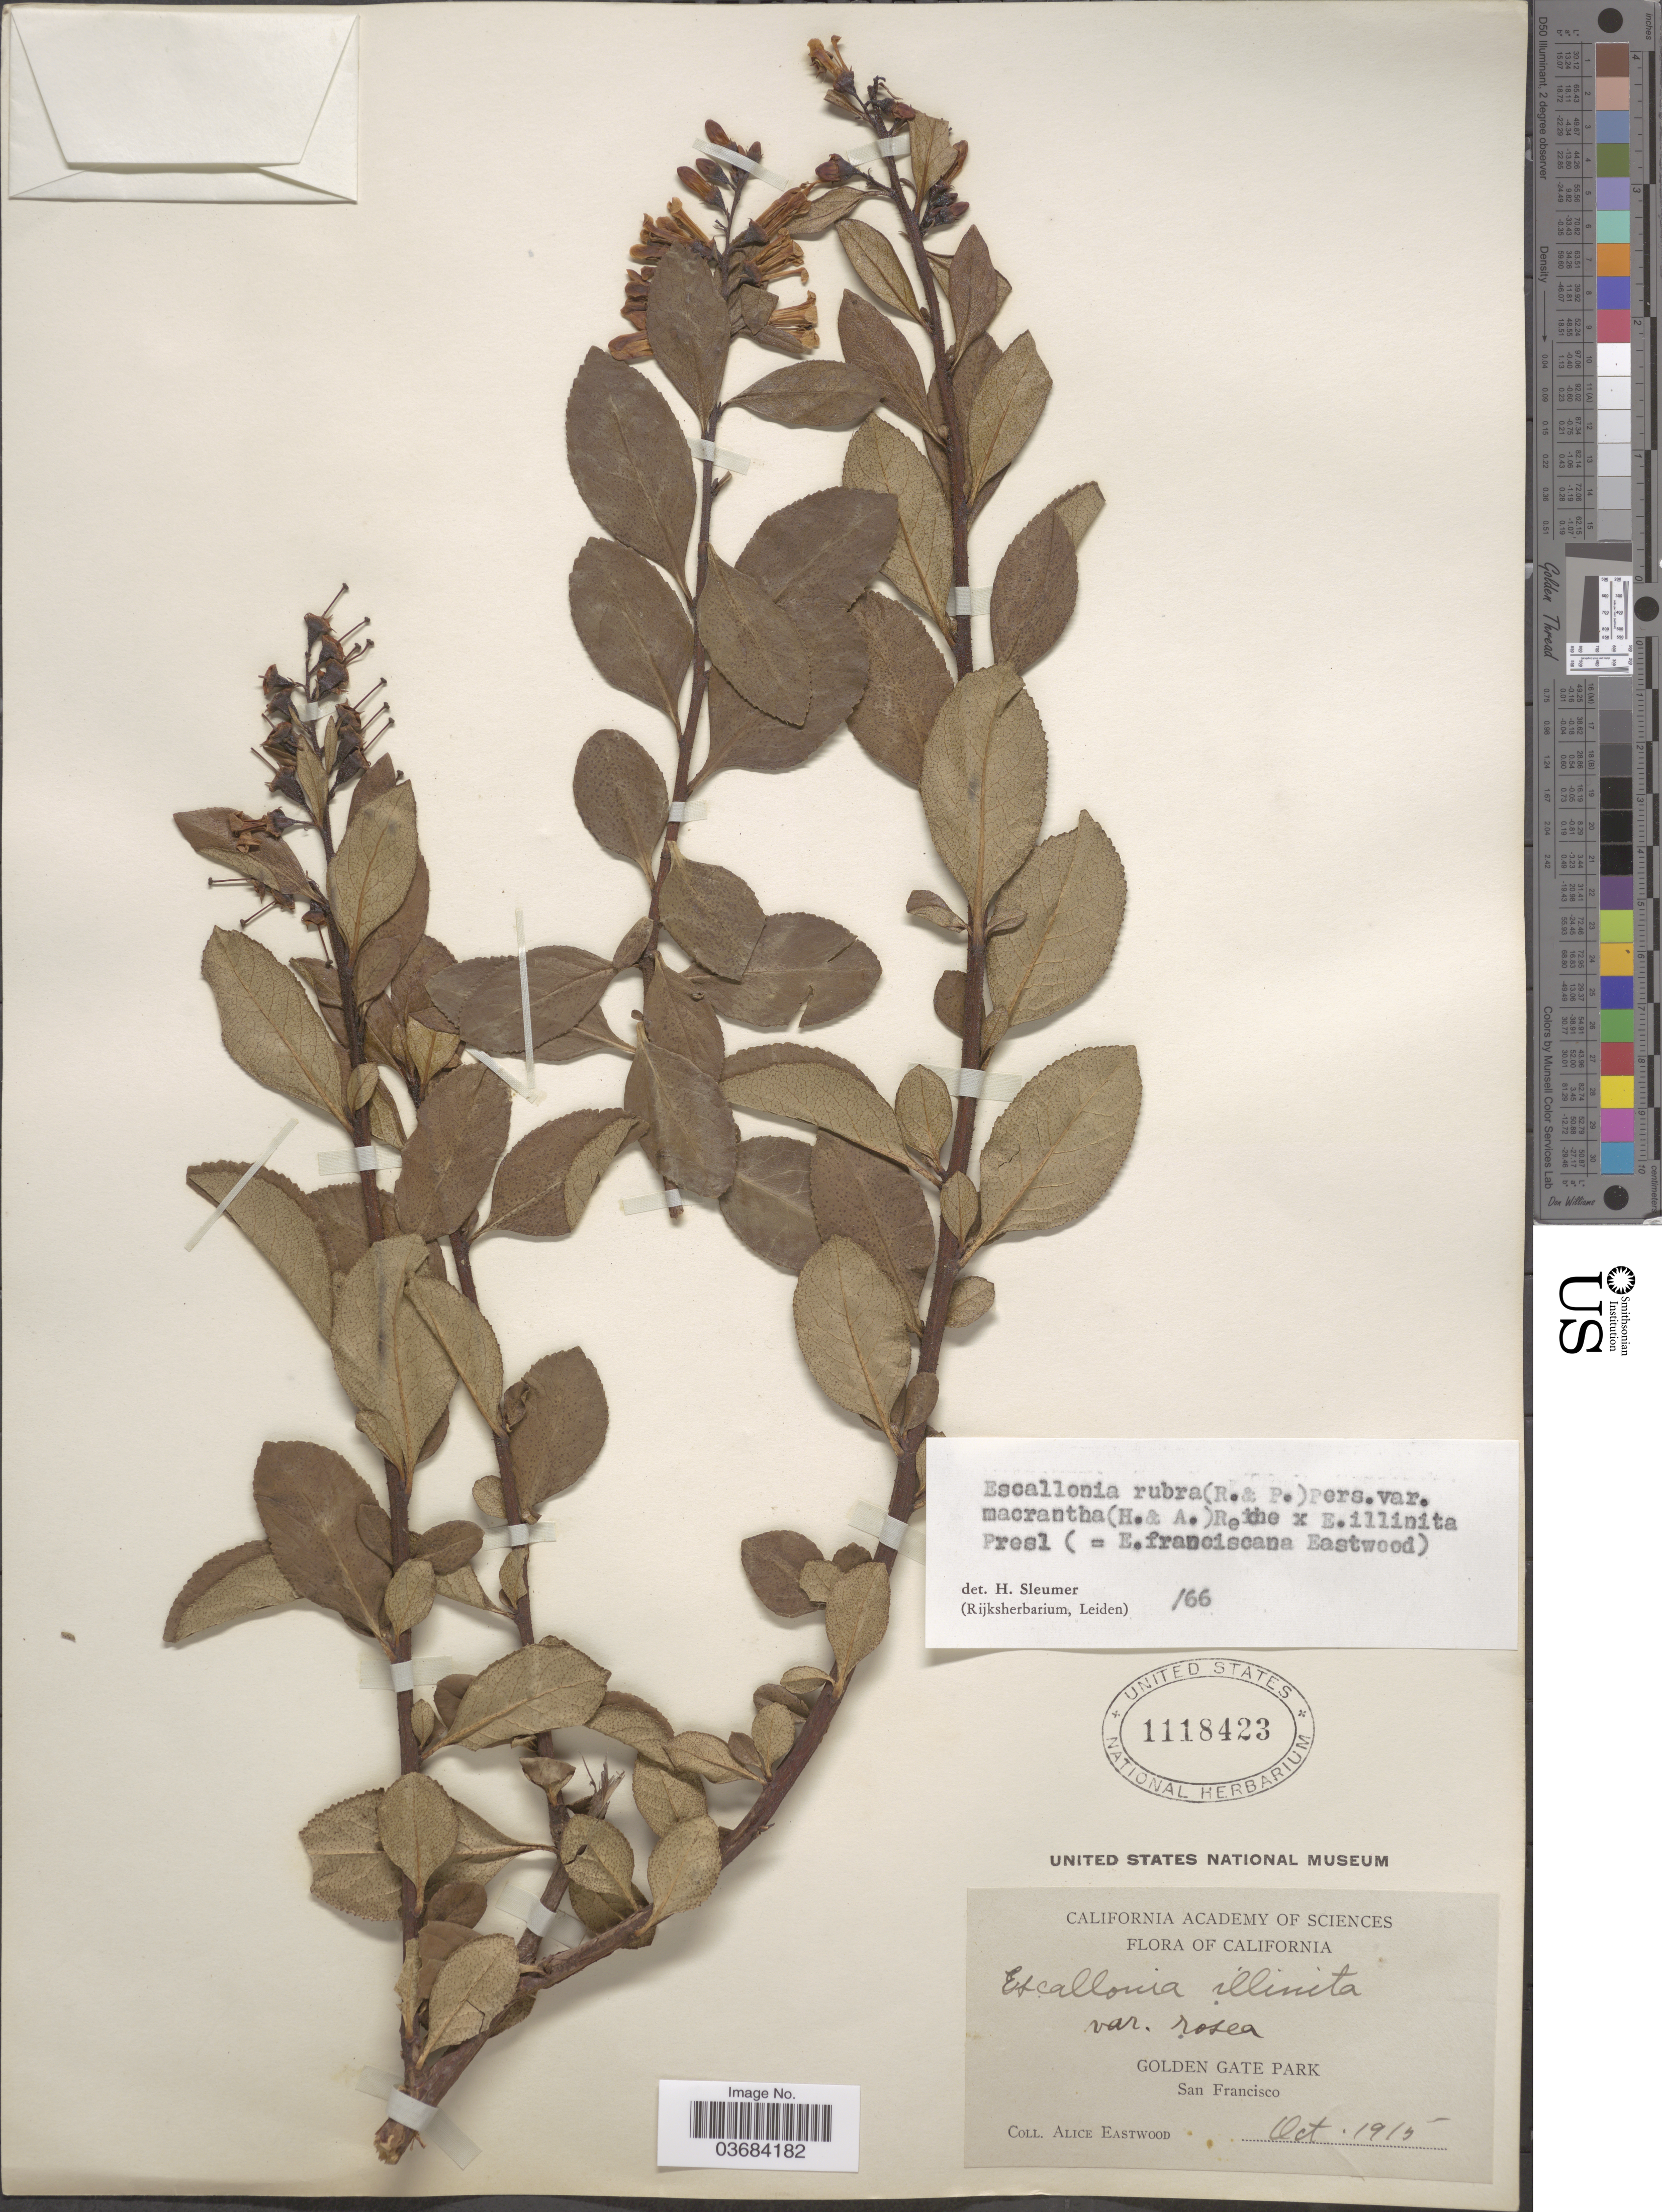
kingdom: Plantae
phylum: Tracheophyta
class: Magnoliopsida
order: Escalloniales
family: Escalloniaceae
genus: Escallonia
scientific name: Escallonia rubra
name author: (Ruiz & Pav.) Pers.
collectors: A. Eastwood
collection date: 1915-10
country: United States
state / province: California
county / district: San Francisco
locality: Golden Gate Park. San Francisco.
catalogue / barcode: US 1118423